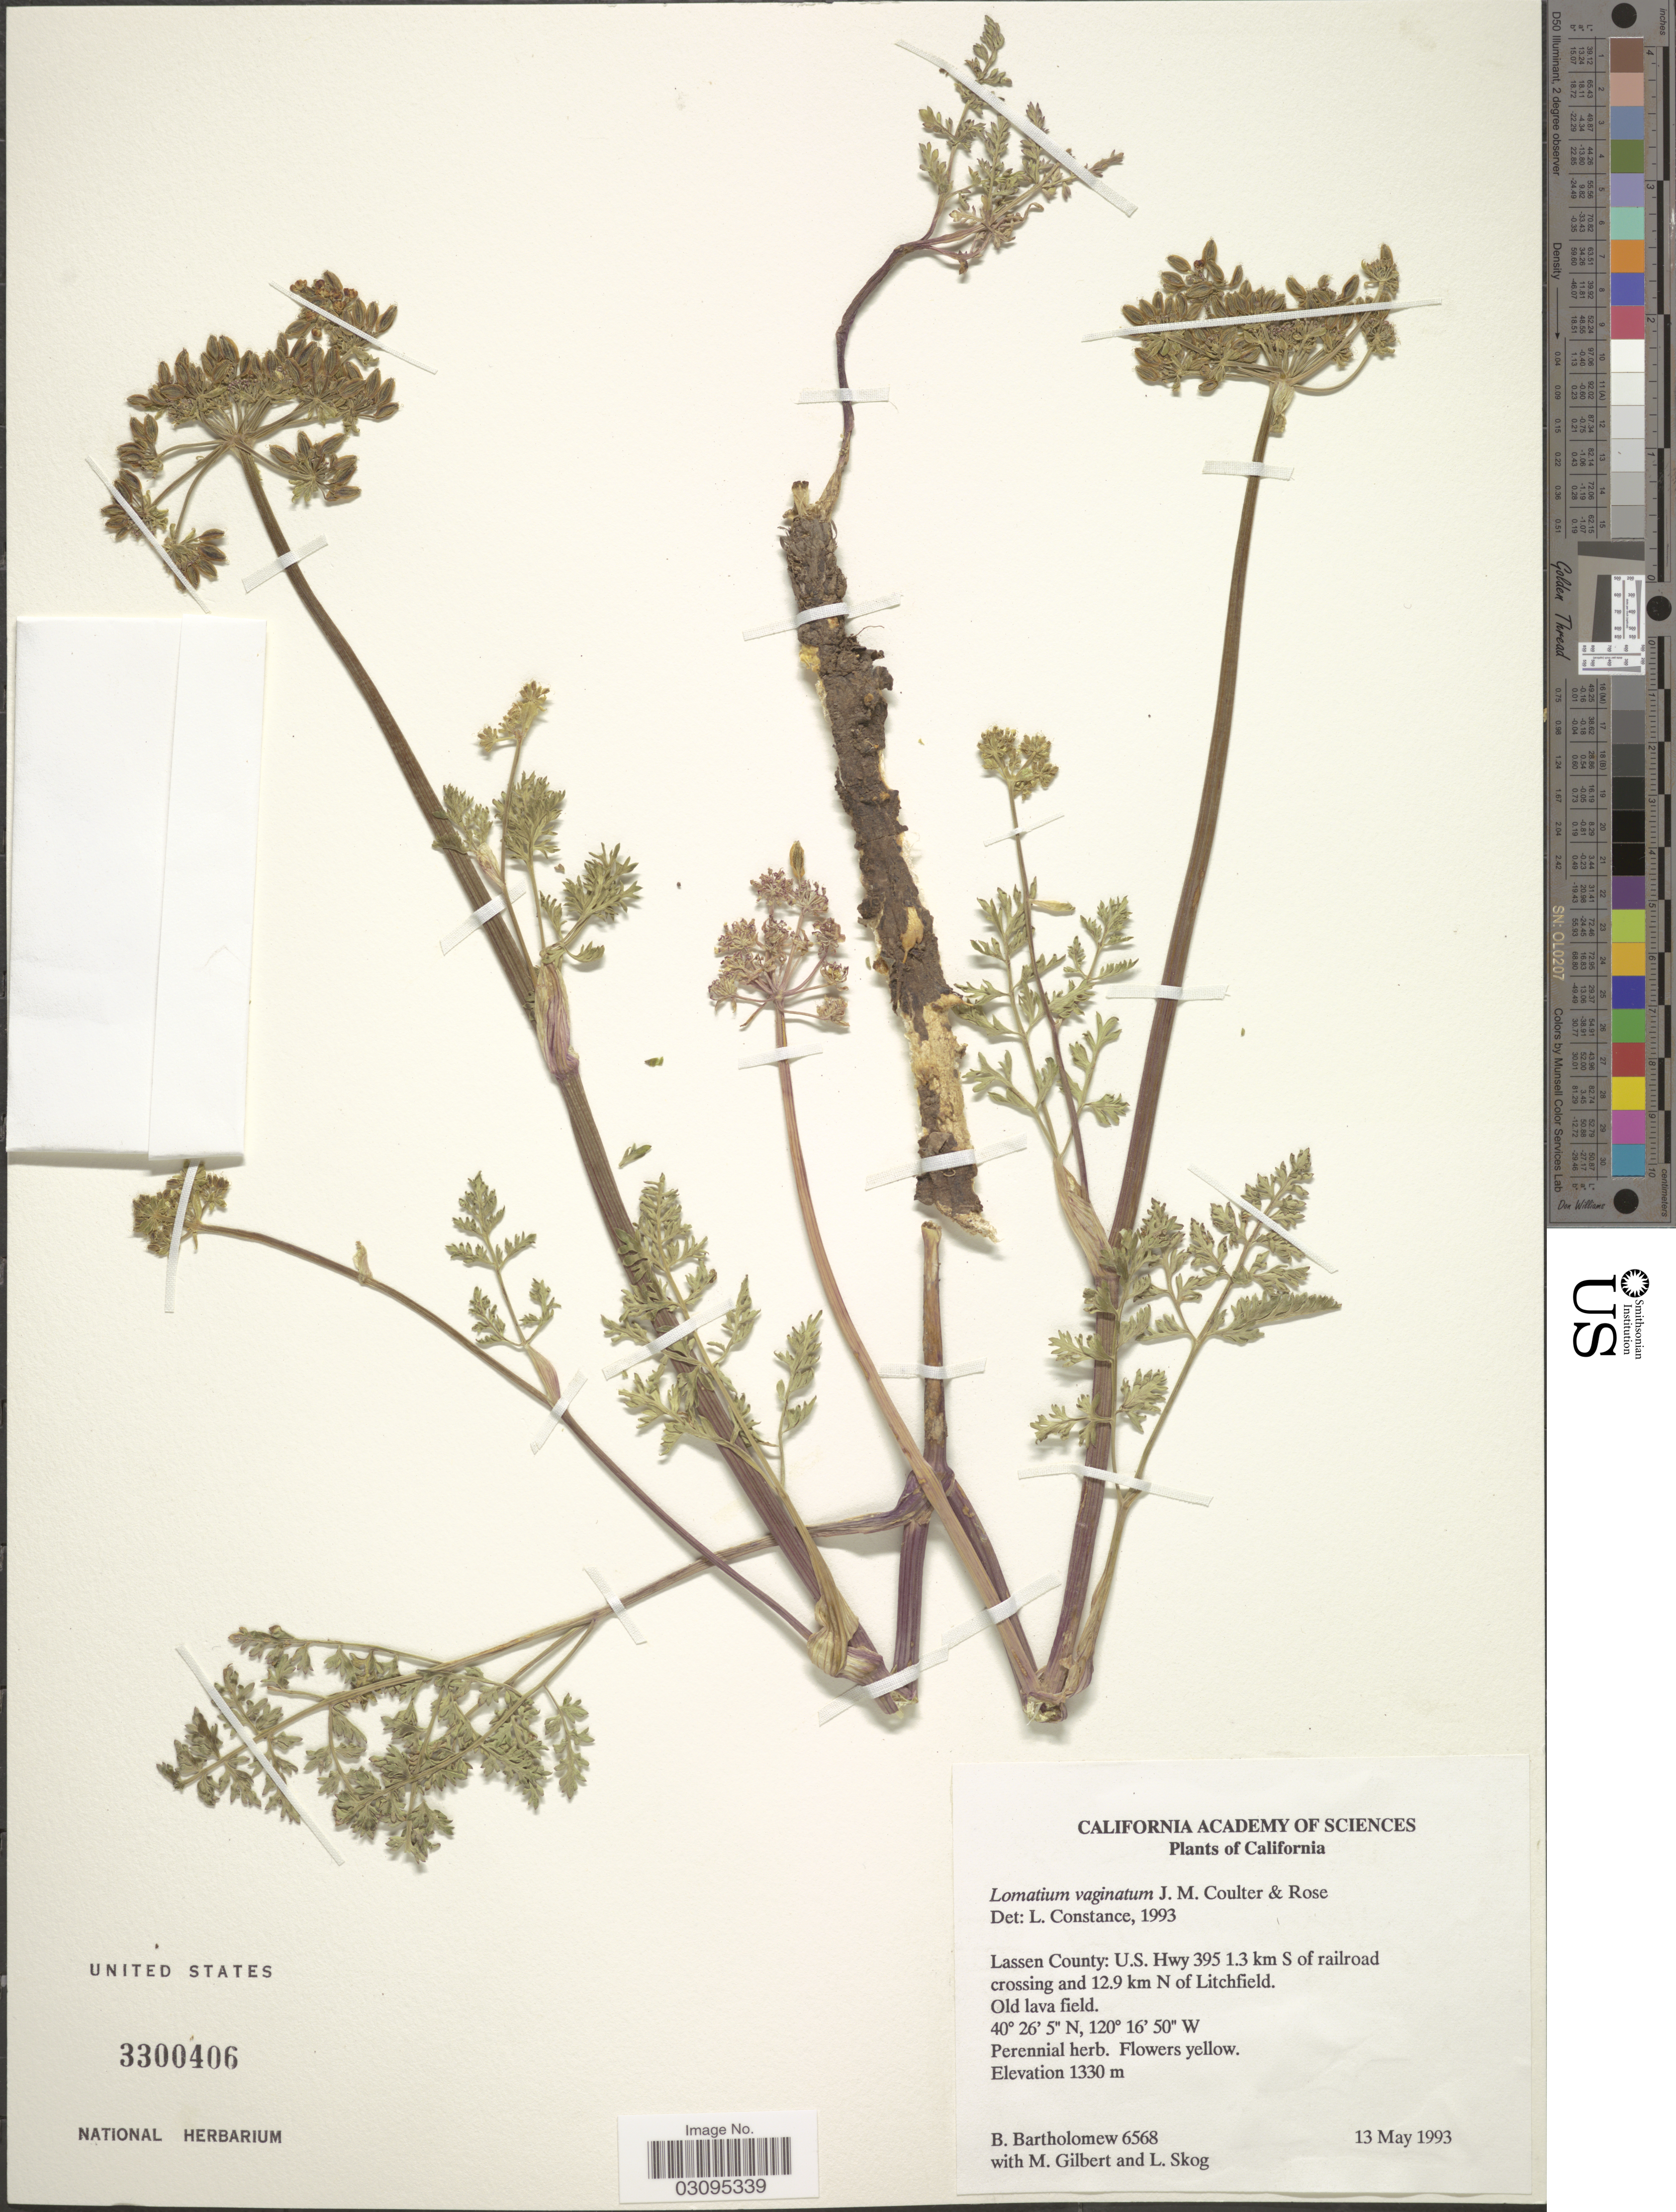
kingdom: Plantae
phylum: Tracheophyta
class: Magnoliopsida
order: Apiales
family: Apiaceae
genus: Lomatium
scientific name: Lomatium vaginatum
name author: J.M. Coult. & Rose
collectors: B. Bartholomew, M. Gilbert & L. E. Skog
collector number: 6568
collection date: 1993-05-13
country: United States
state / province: California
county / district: Lassen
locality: Lassen County: U.S. Hwy 395, 1.3 km S of railroad crossing and 12.9 km N of Litchfield, Old lava field.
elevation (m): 1330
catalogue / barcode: US 3300406